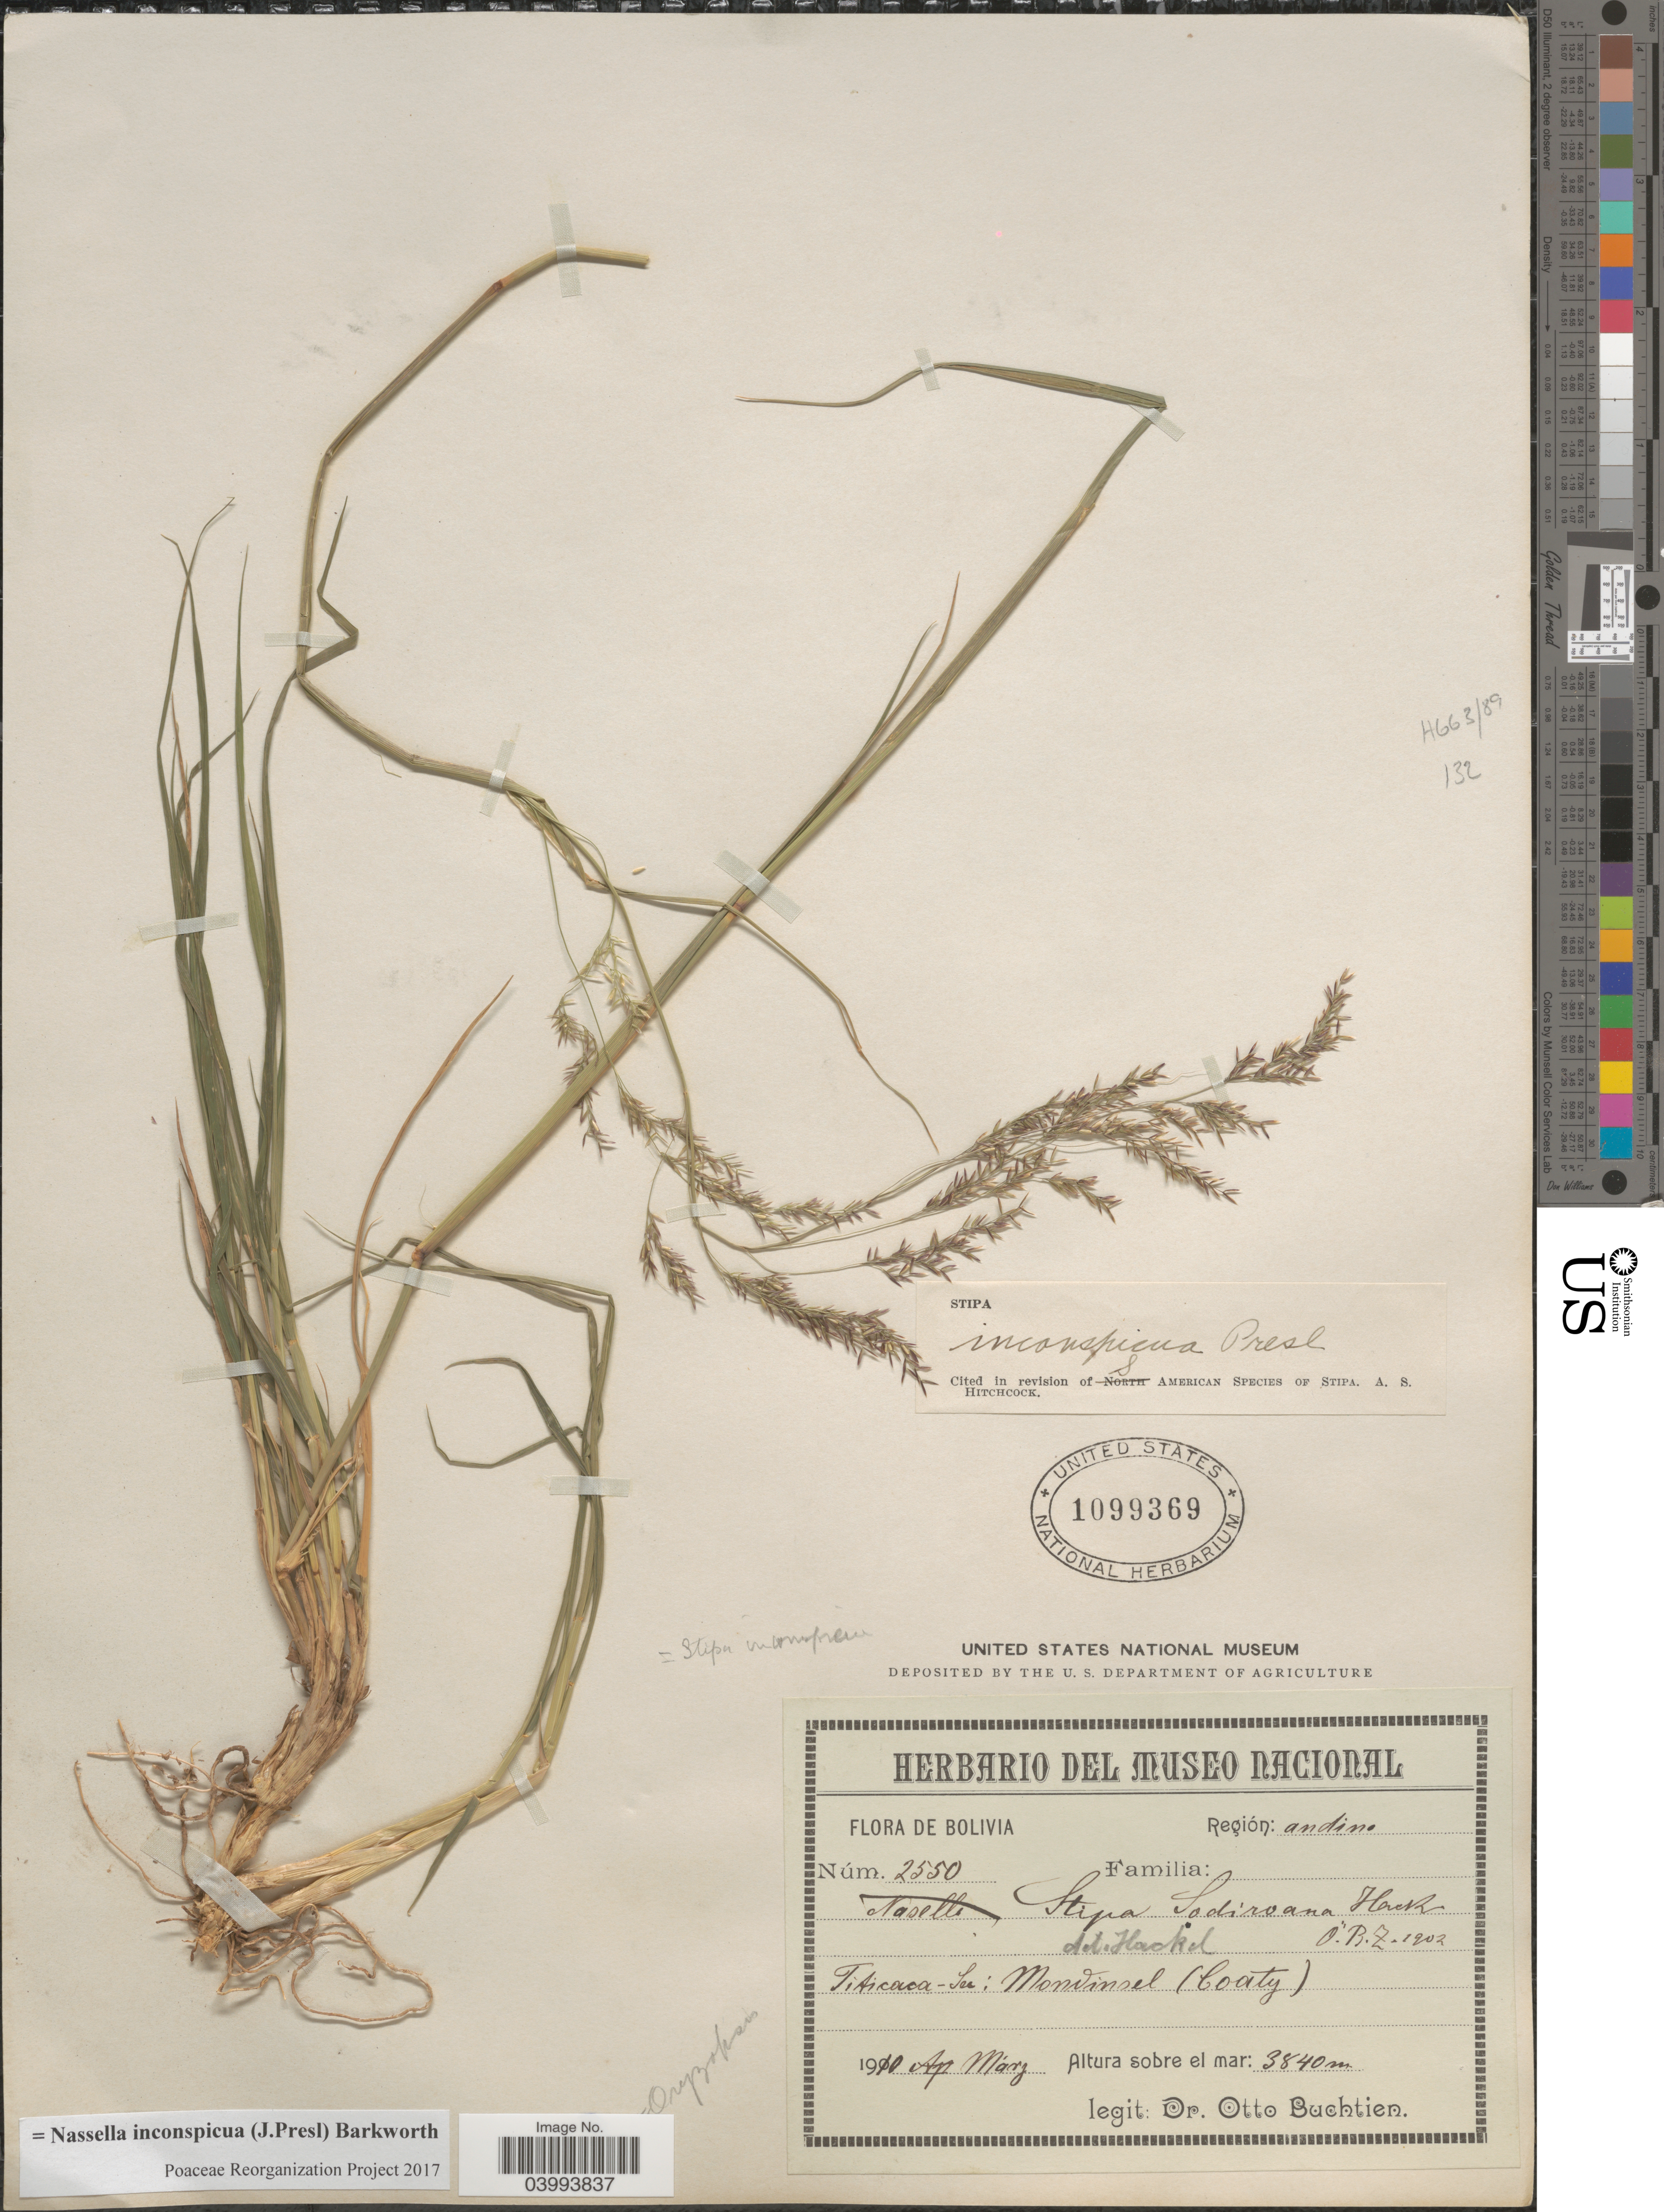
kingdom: Plantae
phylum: Tracheophyta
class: Liliopsida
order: Poales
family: Poaceae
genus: Nassella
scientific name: Nassella inconspicua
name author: (J. Presl) Barkworth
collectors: O. Buchtien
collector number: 2550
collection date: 1910-03/1910-04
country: Bolivia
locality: Región: andine. Titicaca-Su: Mondinsel (Coaty).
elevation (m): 3840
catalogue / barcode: US 1099369